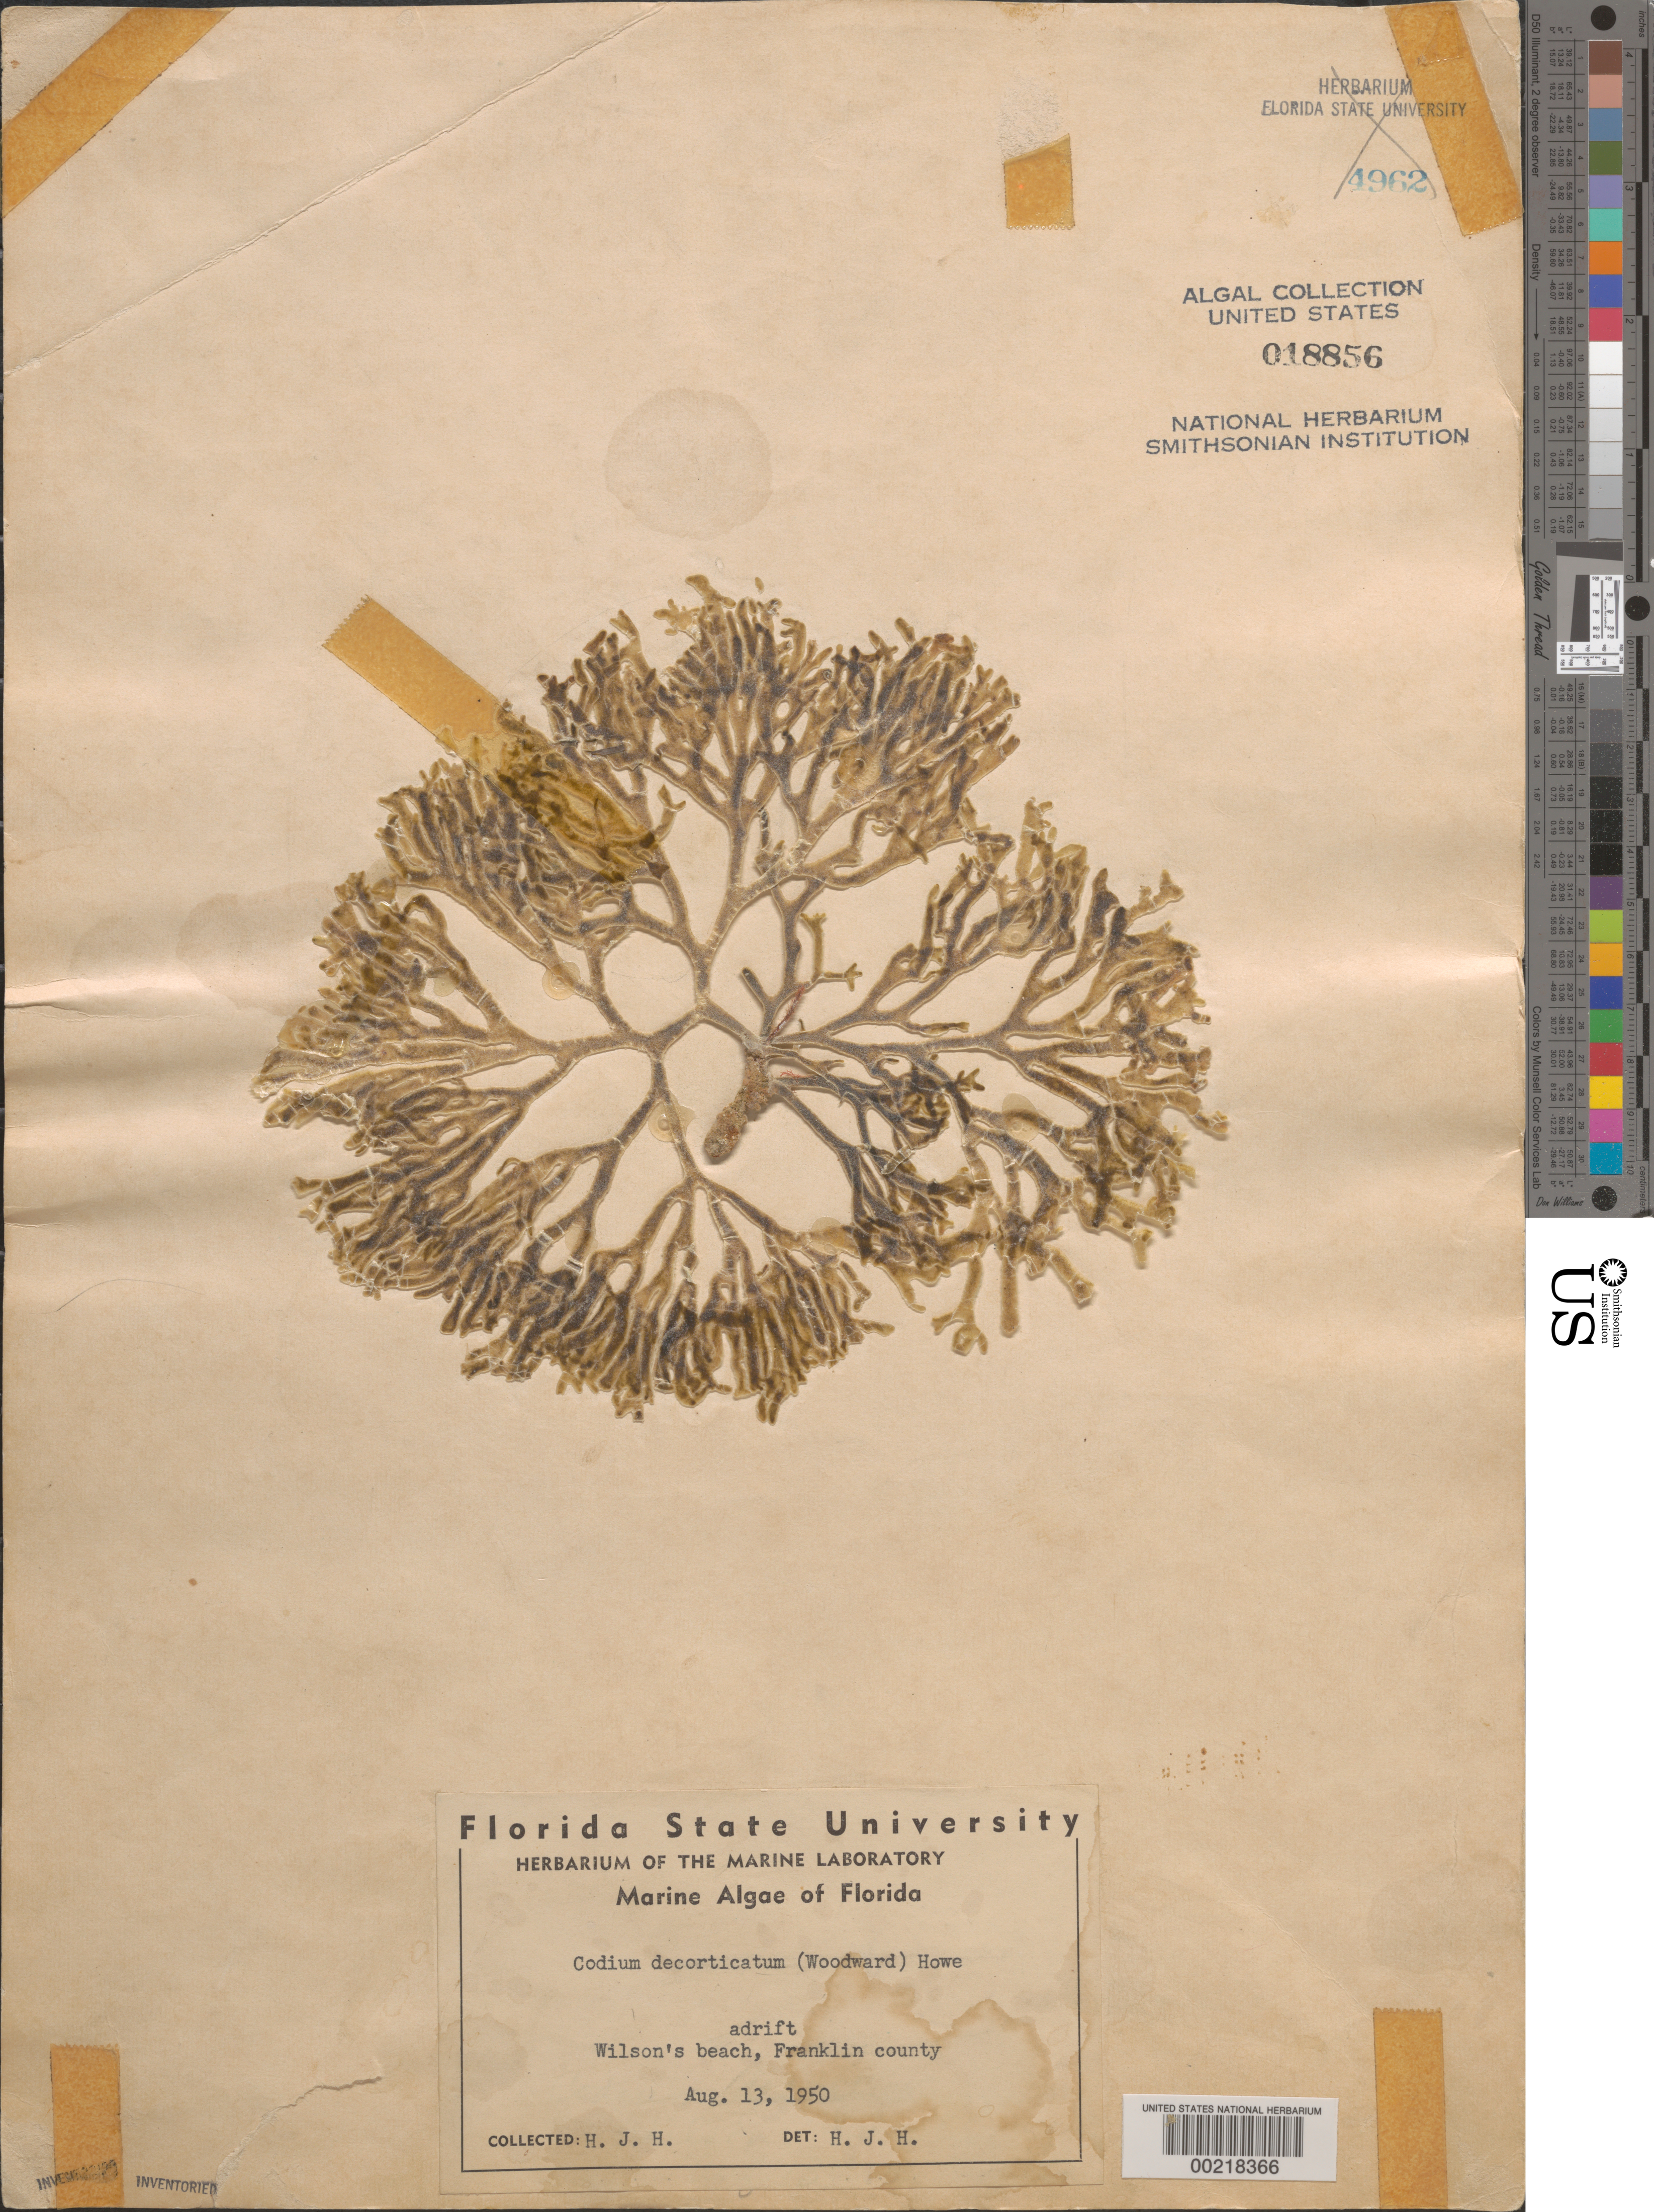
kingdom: Plantae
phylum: Chlorophyta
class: Ulvophyceae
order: Bryopsidales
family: Codiaceae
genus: Codium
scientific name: Codium decorticatum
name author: (Woodw.) M. Howe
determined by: Humm, Harold J.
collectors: H. J. Humm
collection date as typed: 13 Aug 1950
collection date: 1950-08-13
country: United States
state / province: Florida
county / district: Franklin County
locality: Wilson's Beach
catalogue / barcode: US 18856